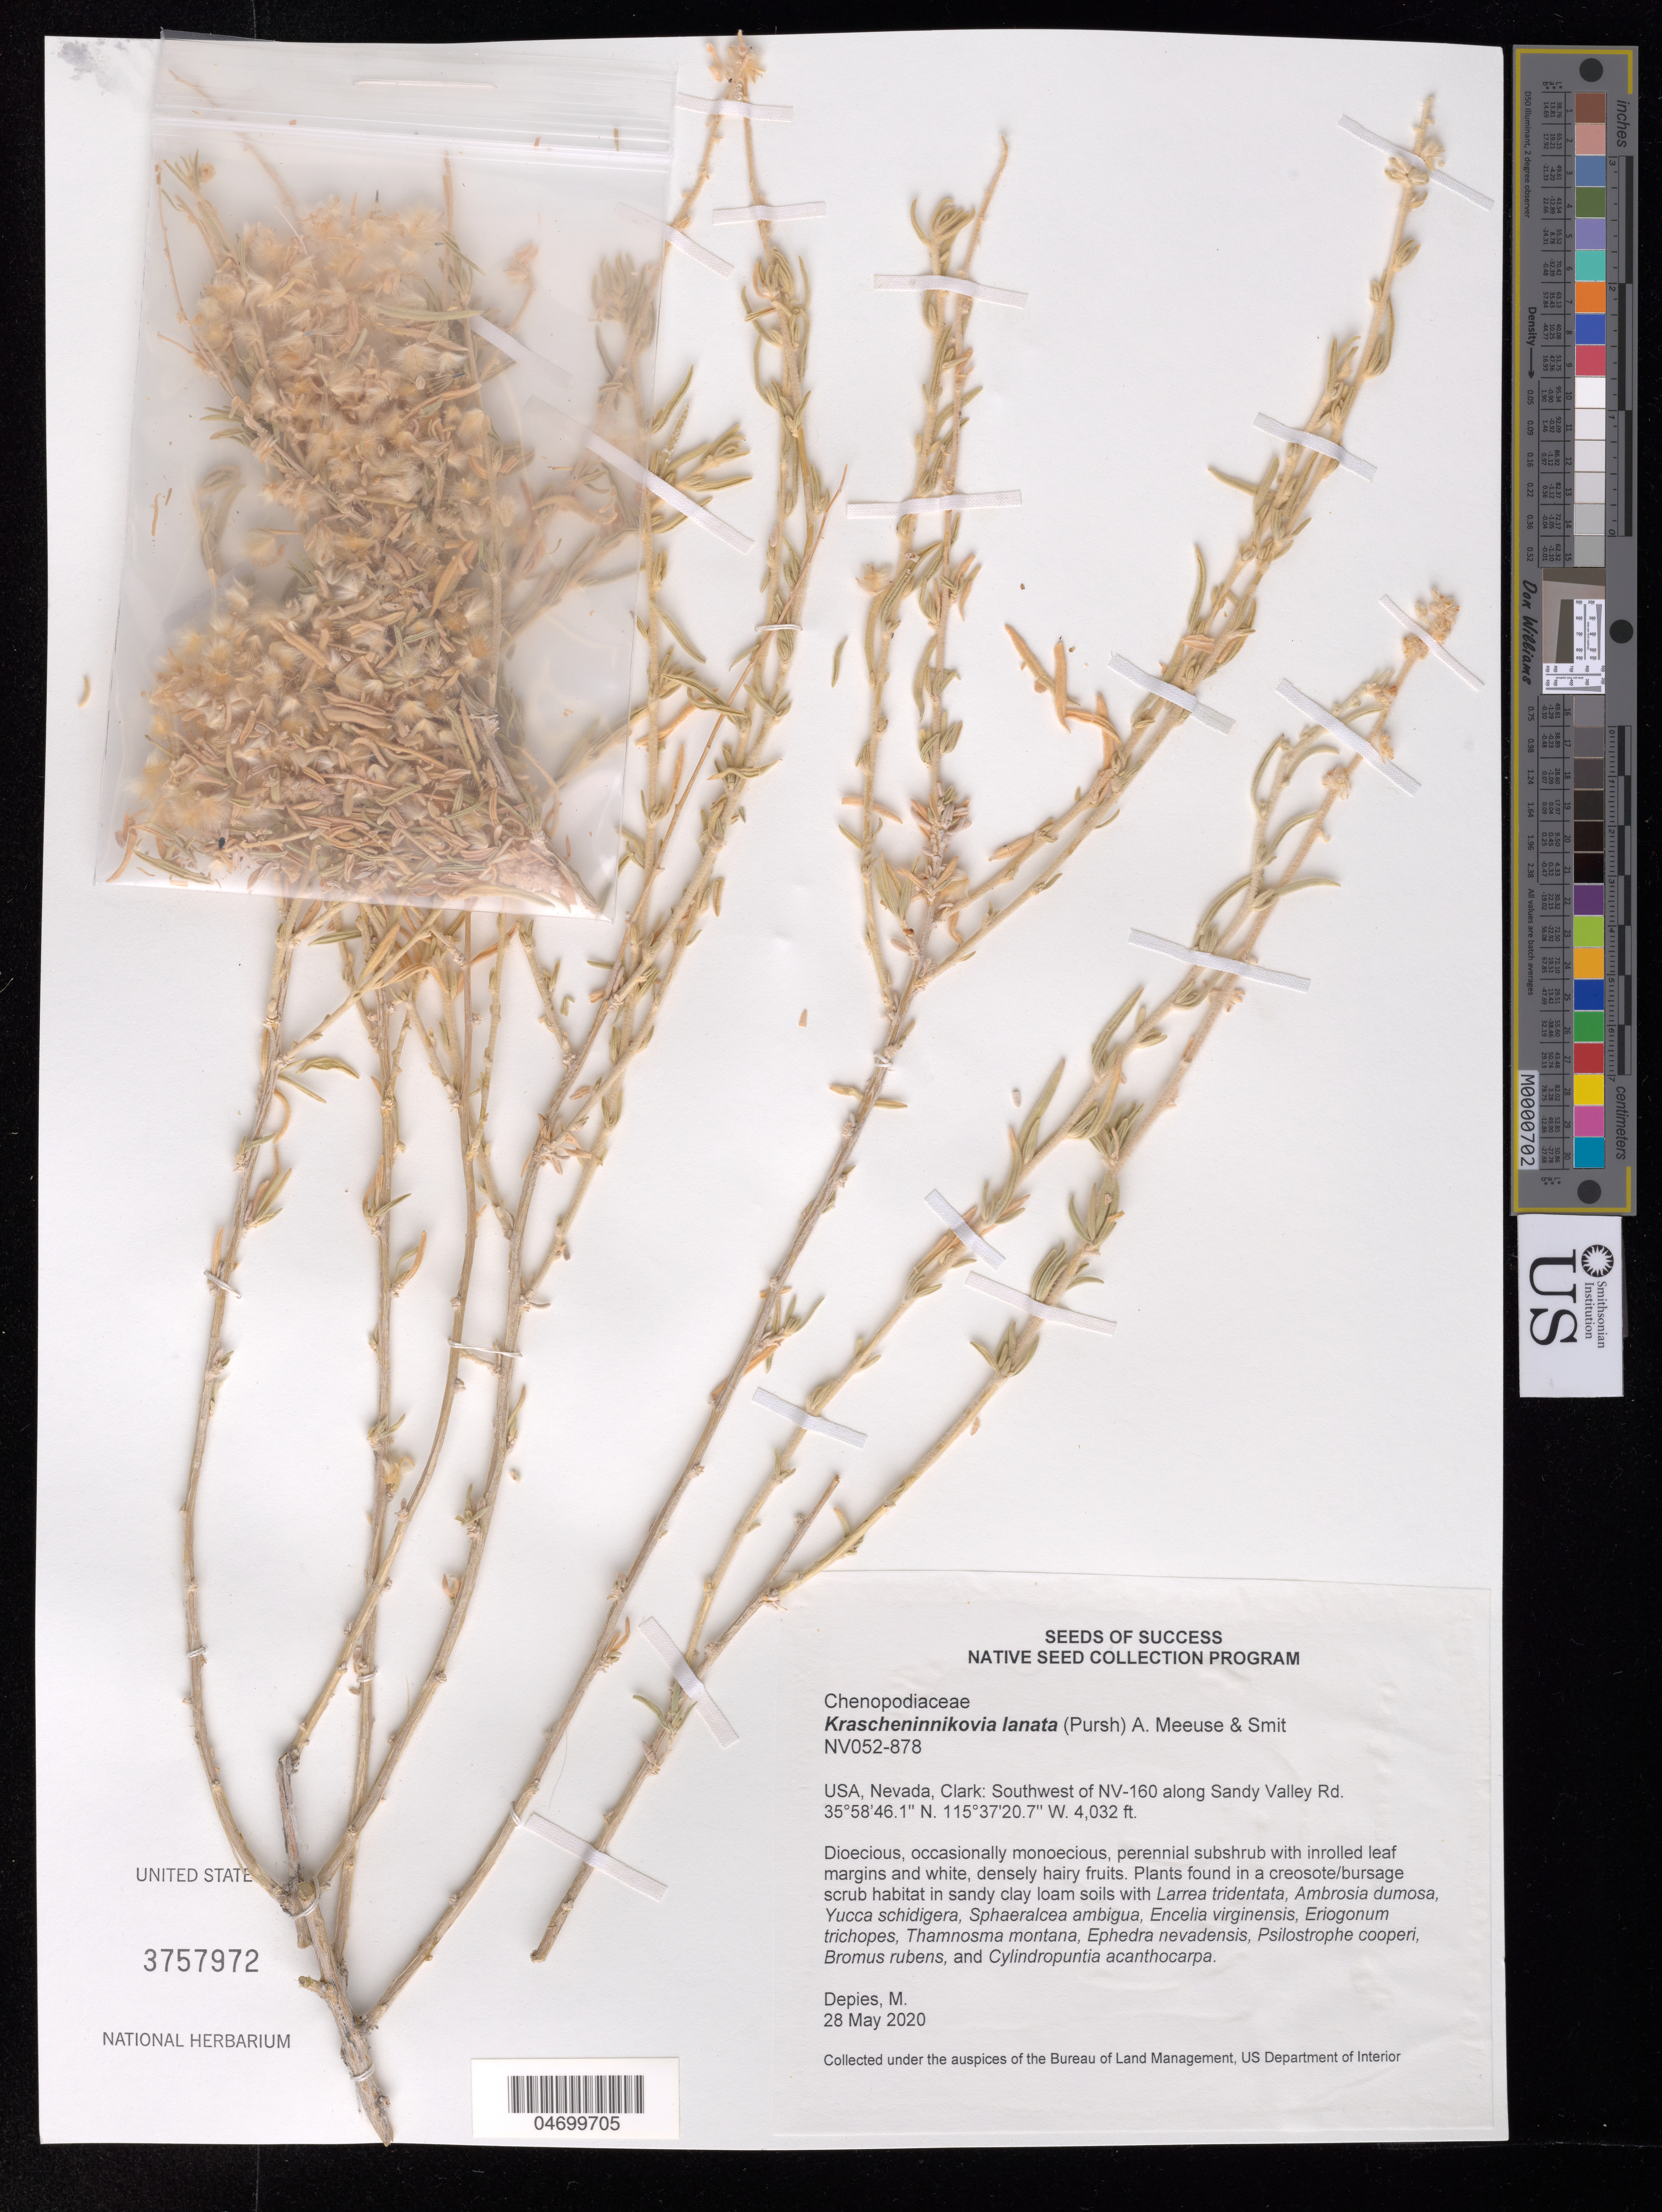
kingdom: Plantae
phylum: Tracheophyta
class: Magnoliopsida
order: Caryophyllales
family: Amaranthaceae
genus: Krascheninnikovia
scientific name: Krascheninnikovia lanata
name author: (Pursh) A. Meeuse & A.Smit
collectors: M. Depies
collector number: NV052-878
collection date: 2020-05-28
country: United States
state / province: Nevada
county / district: Clark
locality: SW of NV-160 along Sandy Valley Rd.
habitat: Clay loam soils. Creosote/bursage scrub habitat. With Encelia virginensis, Ephedra nevadensis, Bromus rubens, etc.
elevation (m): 1229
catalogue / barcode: US 3757972